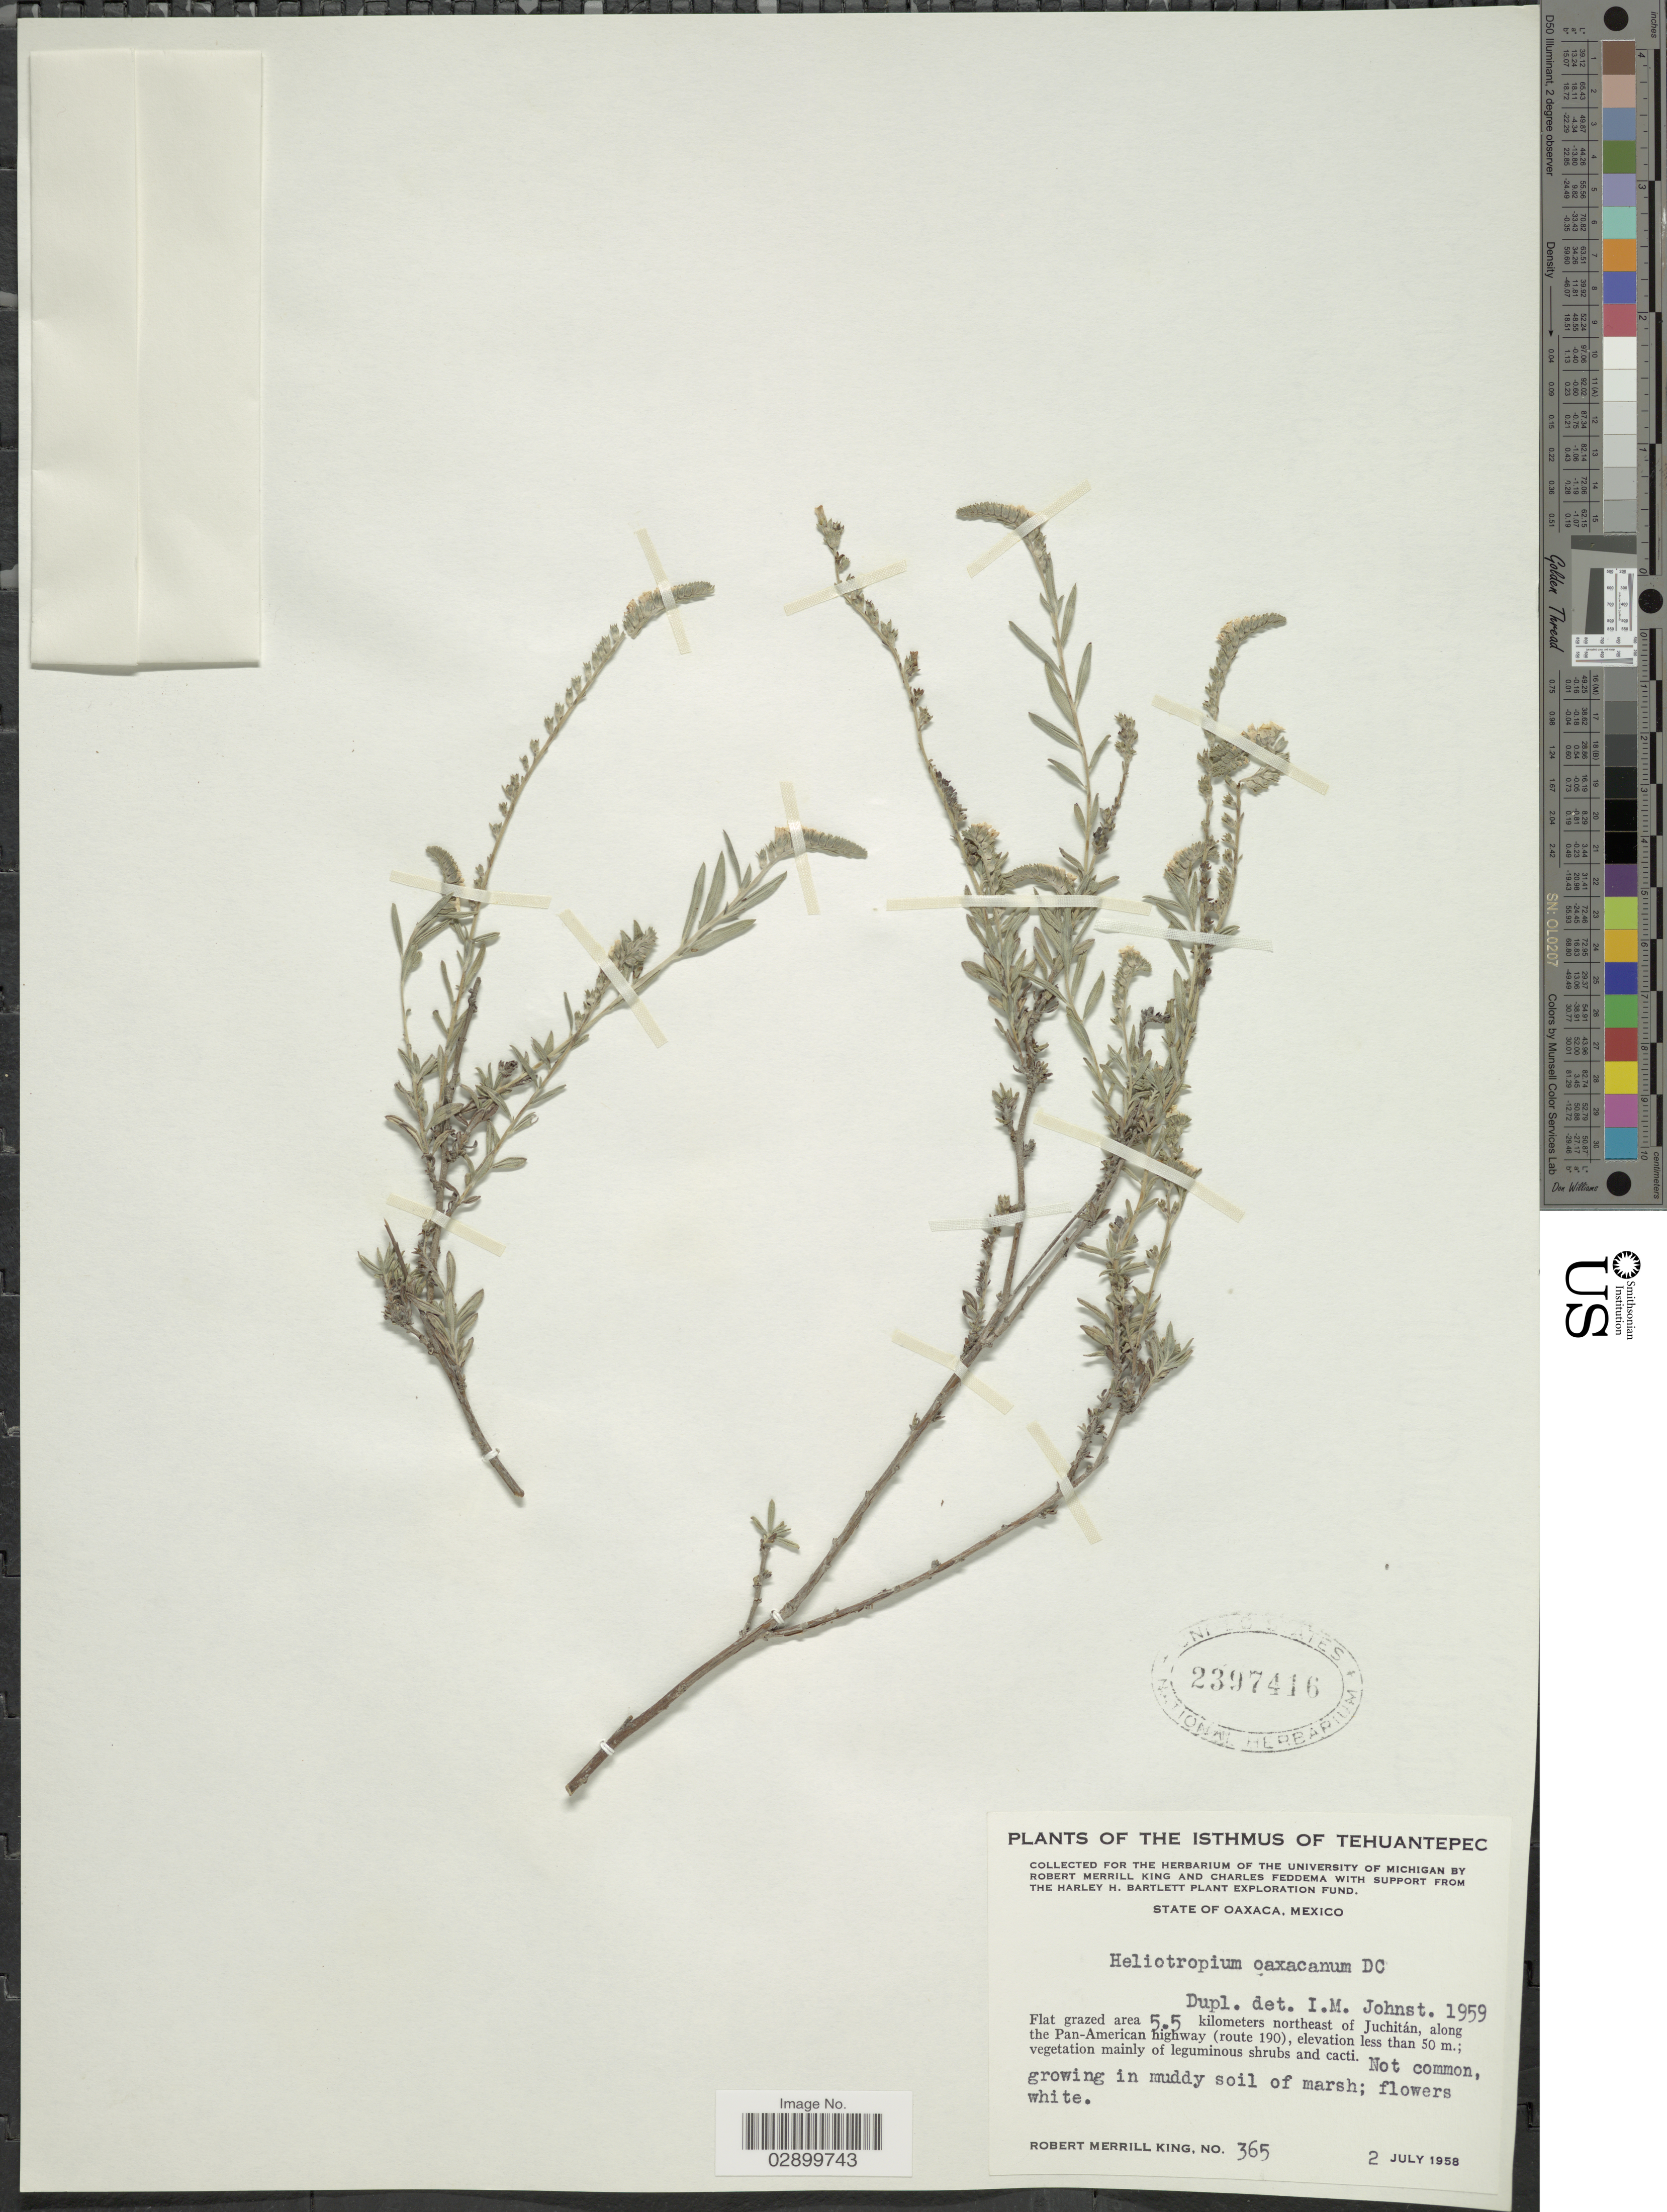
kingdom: Plantae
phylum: Tracheophyta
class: Magnoliopsida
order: Boraginales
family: Heliotropiaceae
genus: Heliotropium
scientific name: Heliotropium oaxacanum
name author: DC.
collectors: R. M. King & C. Feddema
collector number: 365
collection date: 1958-07-02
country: Mexico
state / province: Oaxaca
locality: Isthmus of Tehuantepec. Area 5.5 kilometers northeast of Juchitán, along the Pan-American highway (route 190).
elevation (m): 50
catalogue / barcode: US 2397416